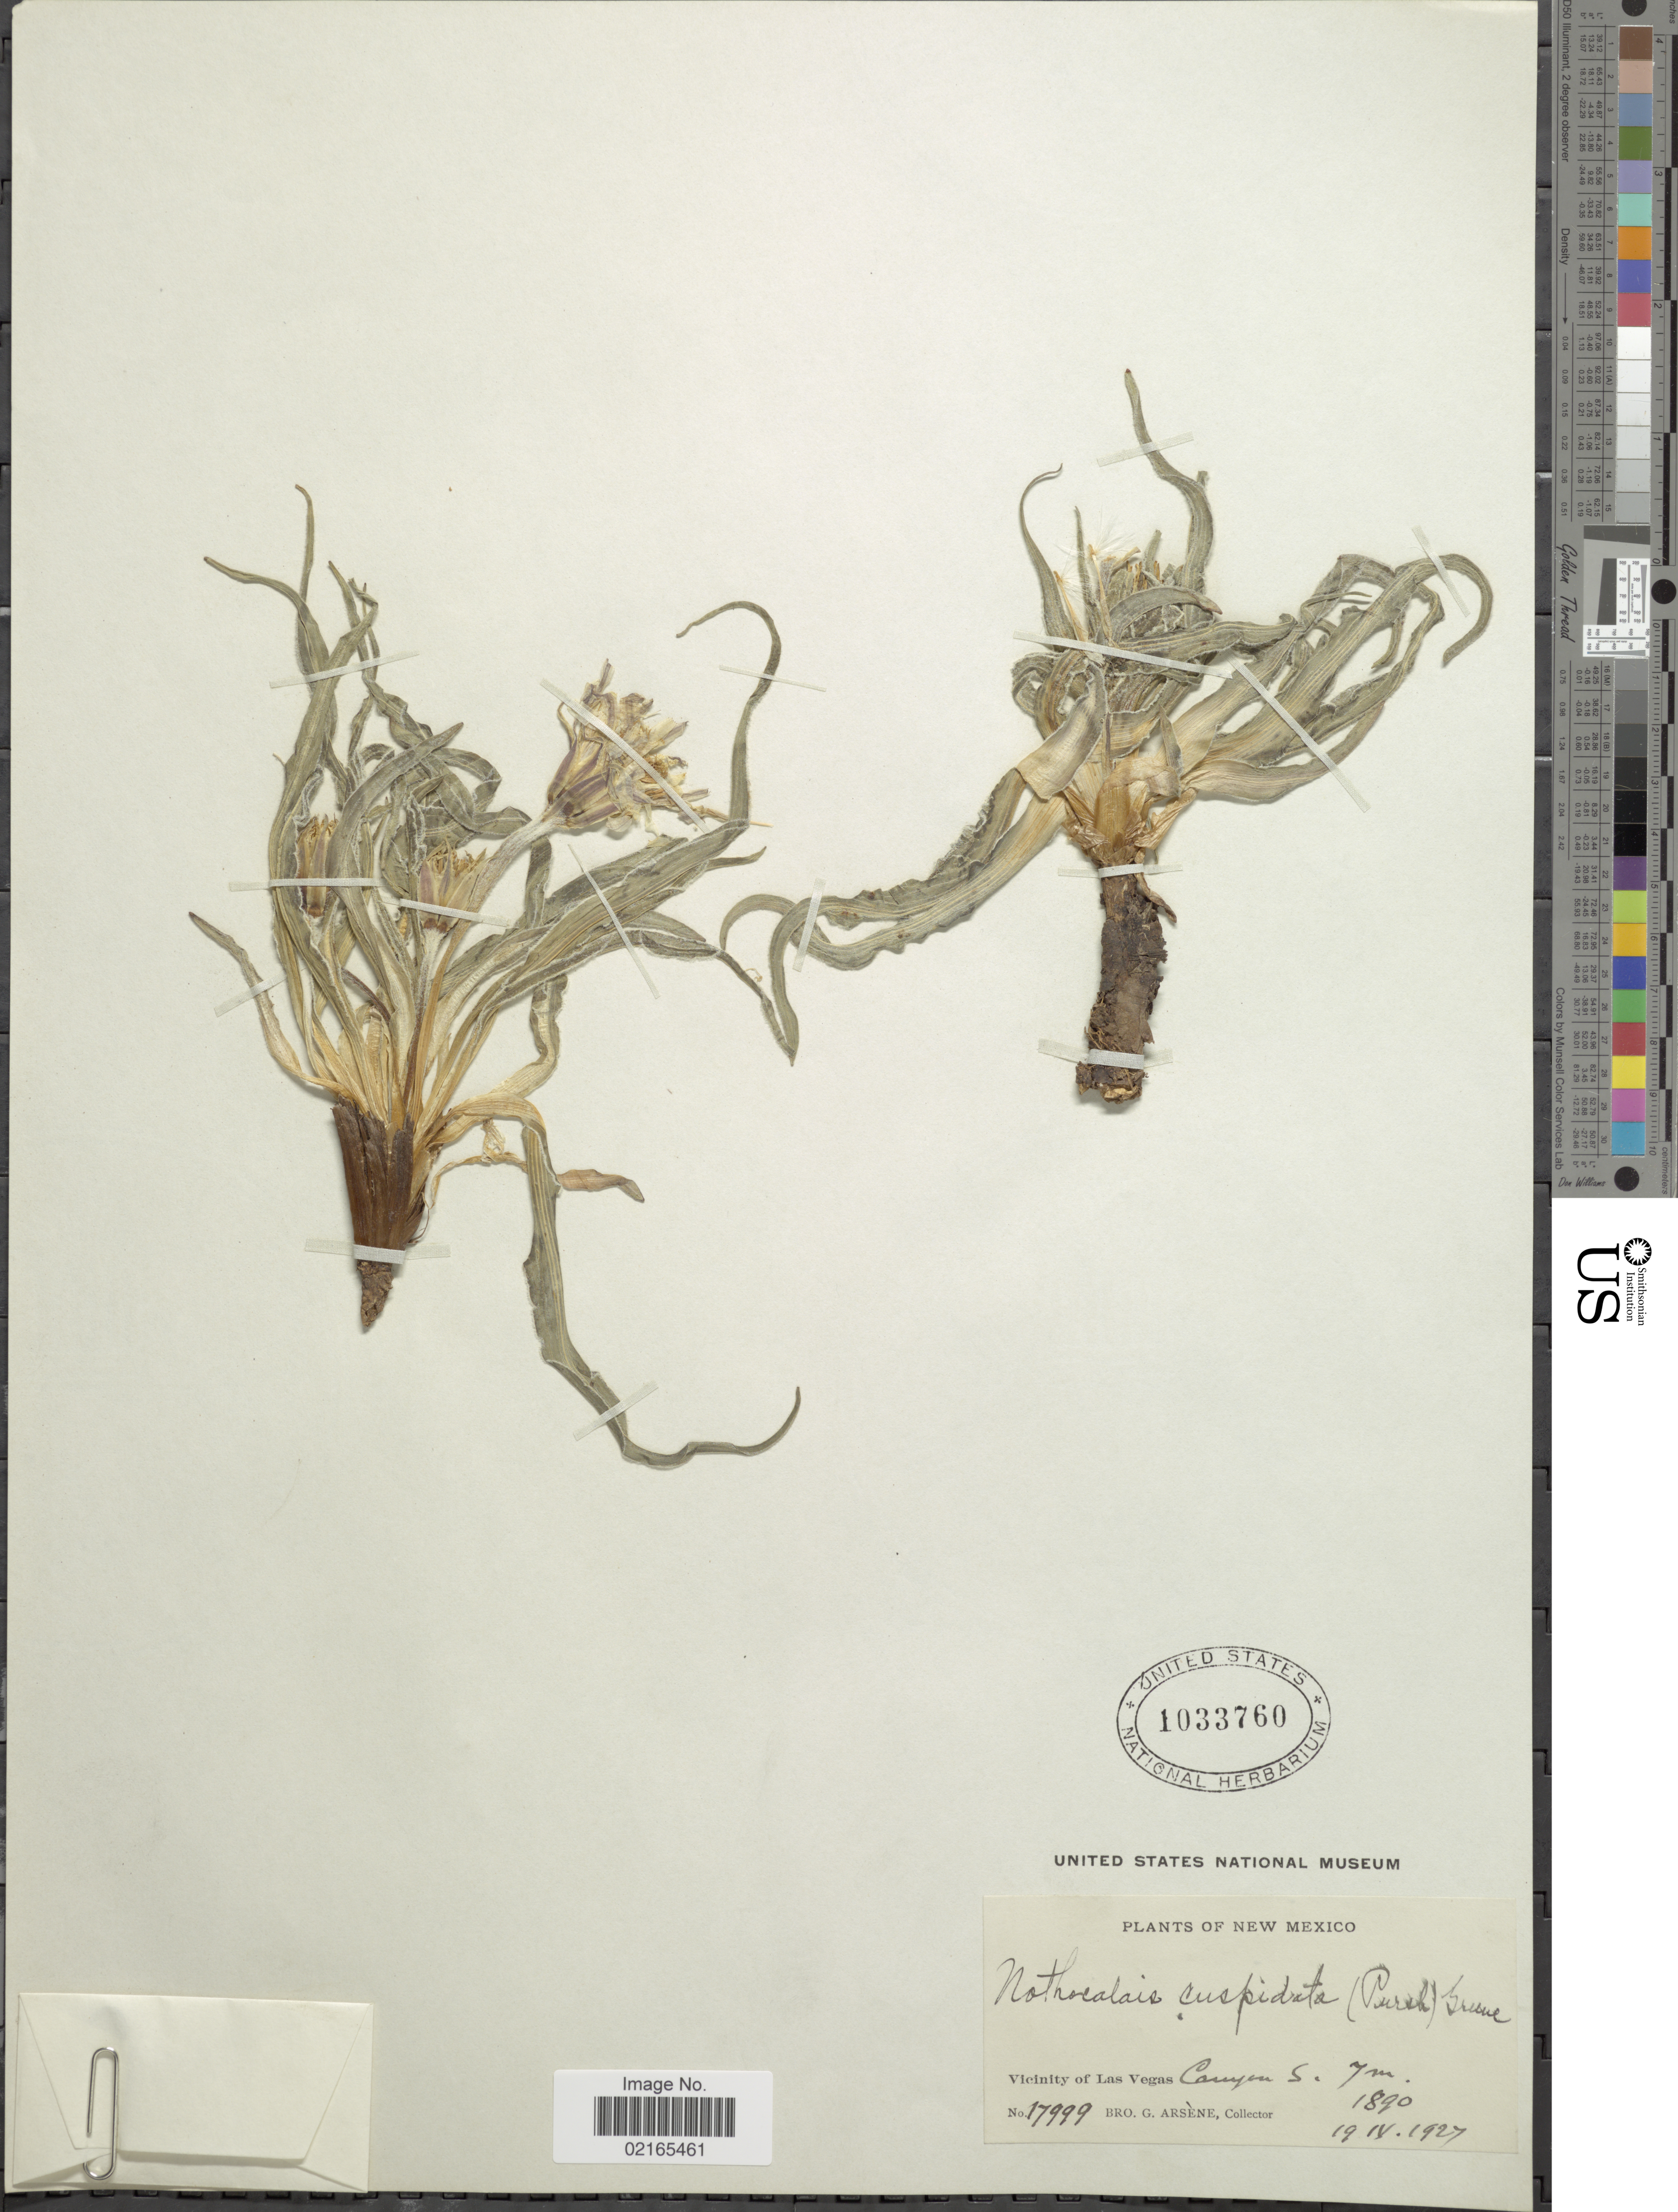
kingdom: Plantae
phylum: Tracheophyta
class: Magnoliopsida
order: Asterales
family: Asteraceae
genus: Nothocalais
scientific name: Nothocalais cuspidata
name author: (Pursh) Greene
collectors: Bro. G. Arsène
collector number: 17999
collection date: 1927-04-19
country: United States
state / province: New Mexico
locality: Vicinity of Las Vegas, Canyon S., 7 m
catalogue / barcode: US 1033760